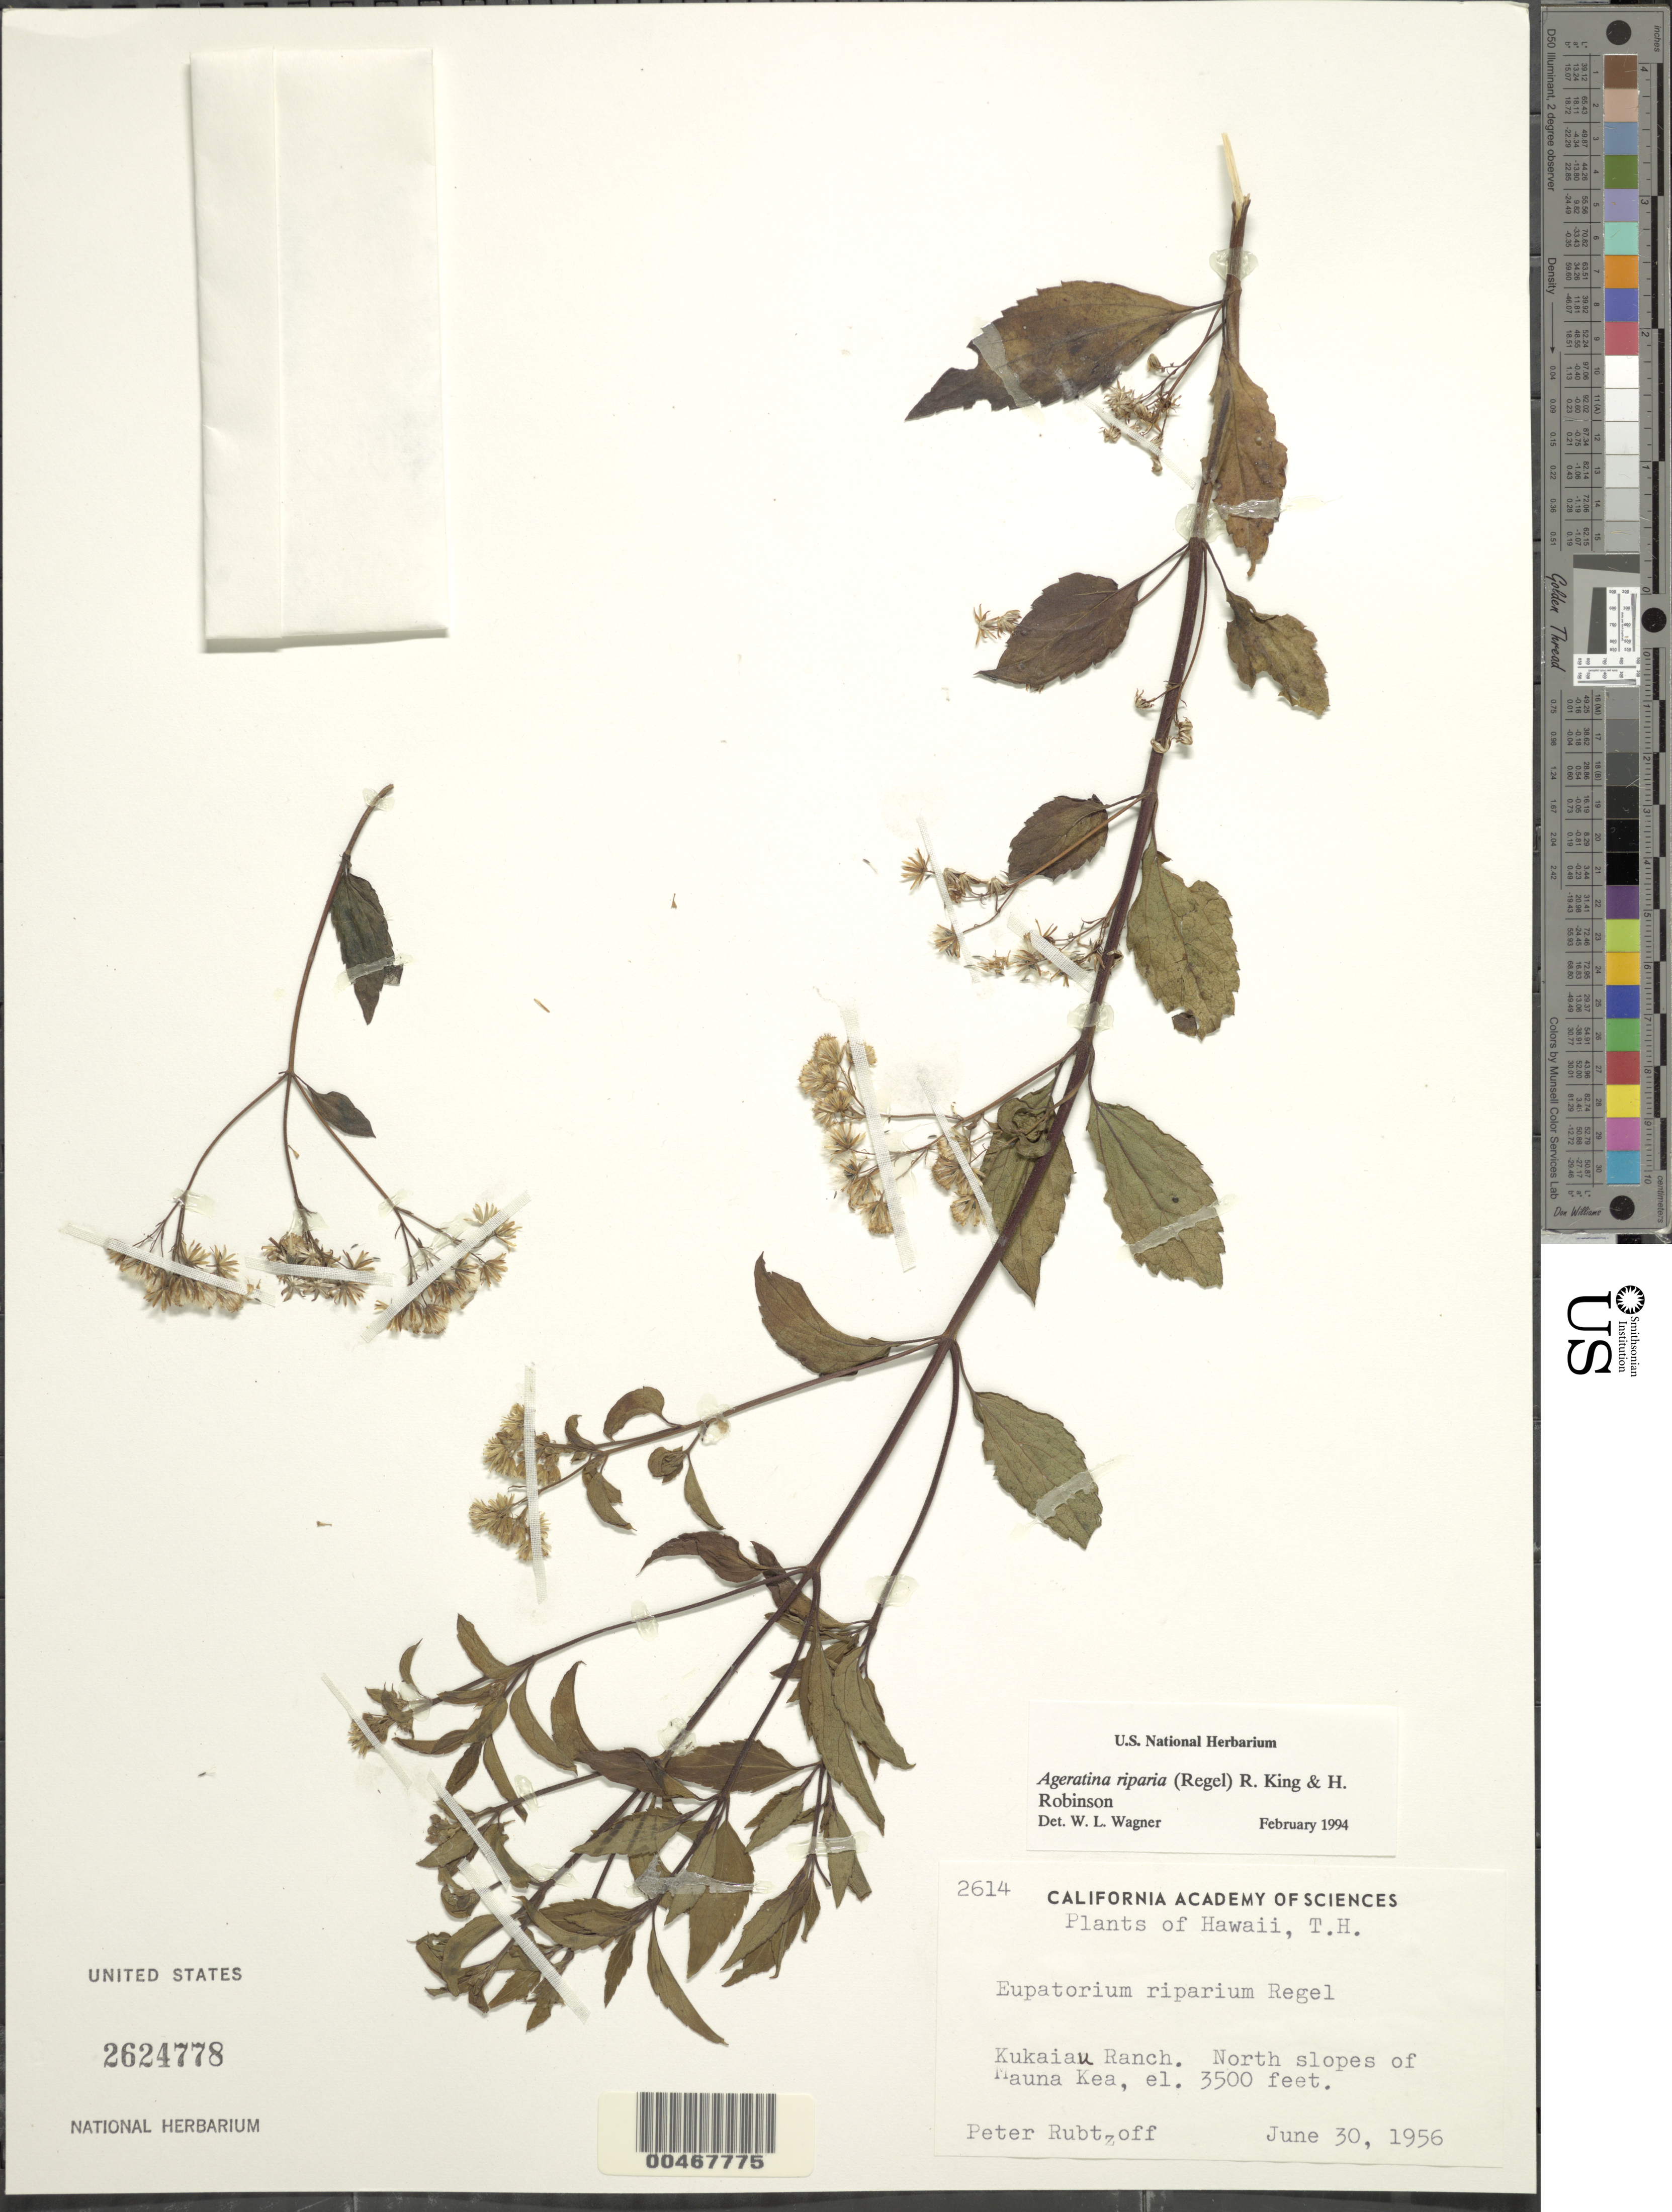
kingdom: Plantae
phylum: Tracheophyta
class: Magnoliopsida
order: Asterales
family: Asteraceae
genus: Ageratina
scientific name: Ageratina riparia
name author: (Regel) R.M. King & H. Rob.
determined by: Wagner, W. L., (BOT), Smithsonian Institution - National Museum of Natural History (UNITED STATES)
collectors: P. Rubtzoff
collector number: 2614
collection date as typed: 30 Jun 1956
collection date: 1956-06-30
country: United States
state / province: Hawaii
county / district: Hawaii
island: Hawaii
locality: Kukaiau Ranch, N slopes of Mauna Kea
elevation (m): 1067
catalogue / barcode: US 2624778